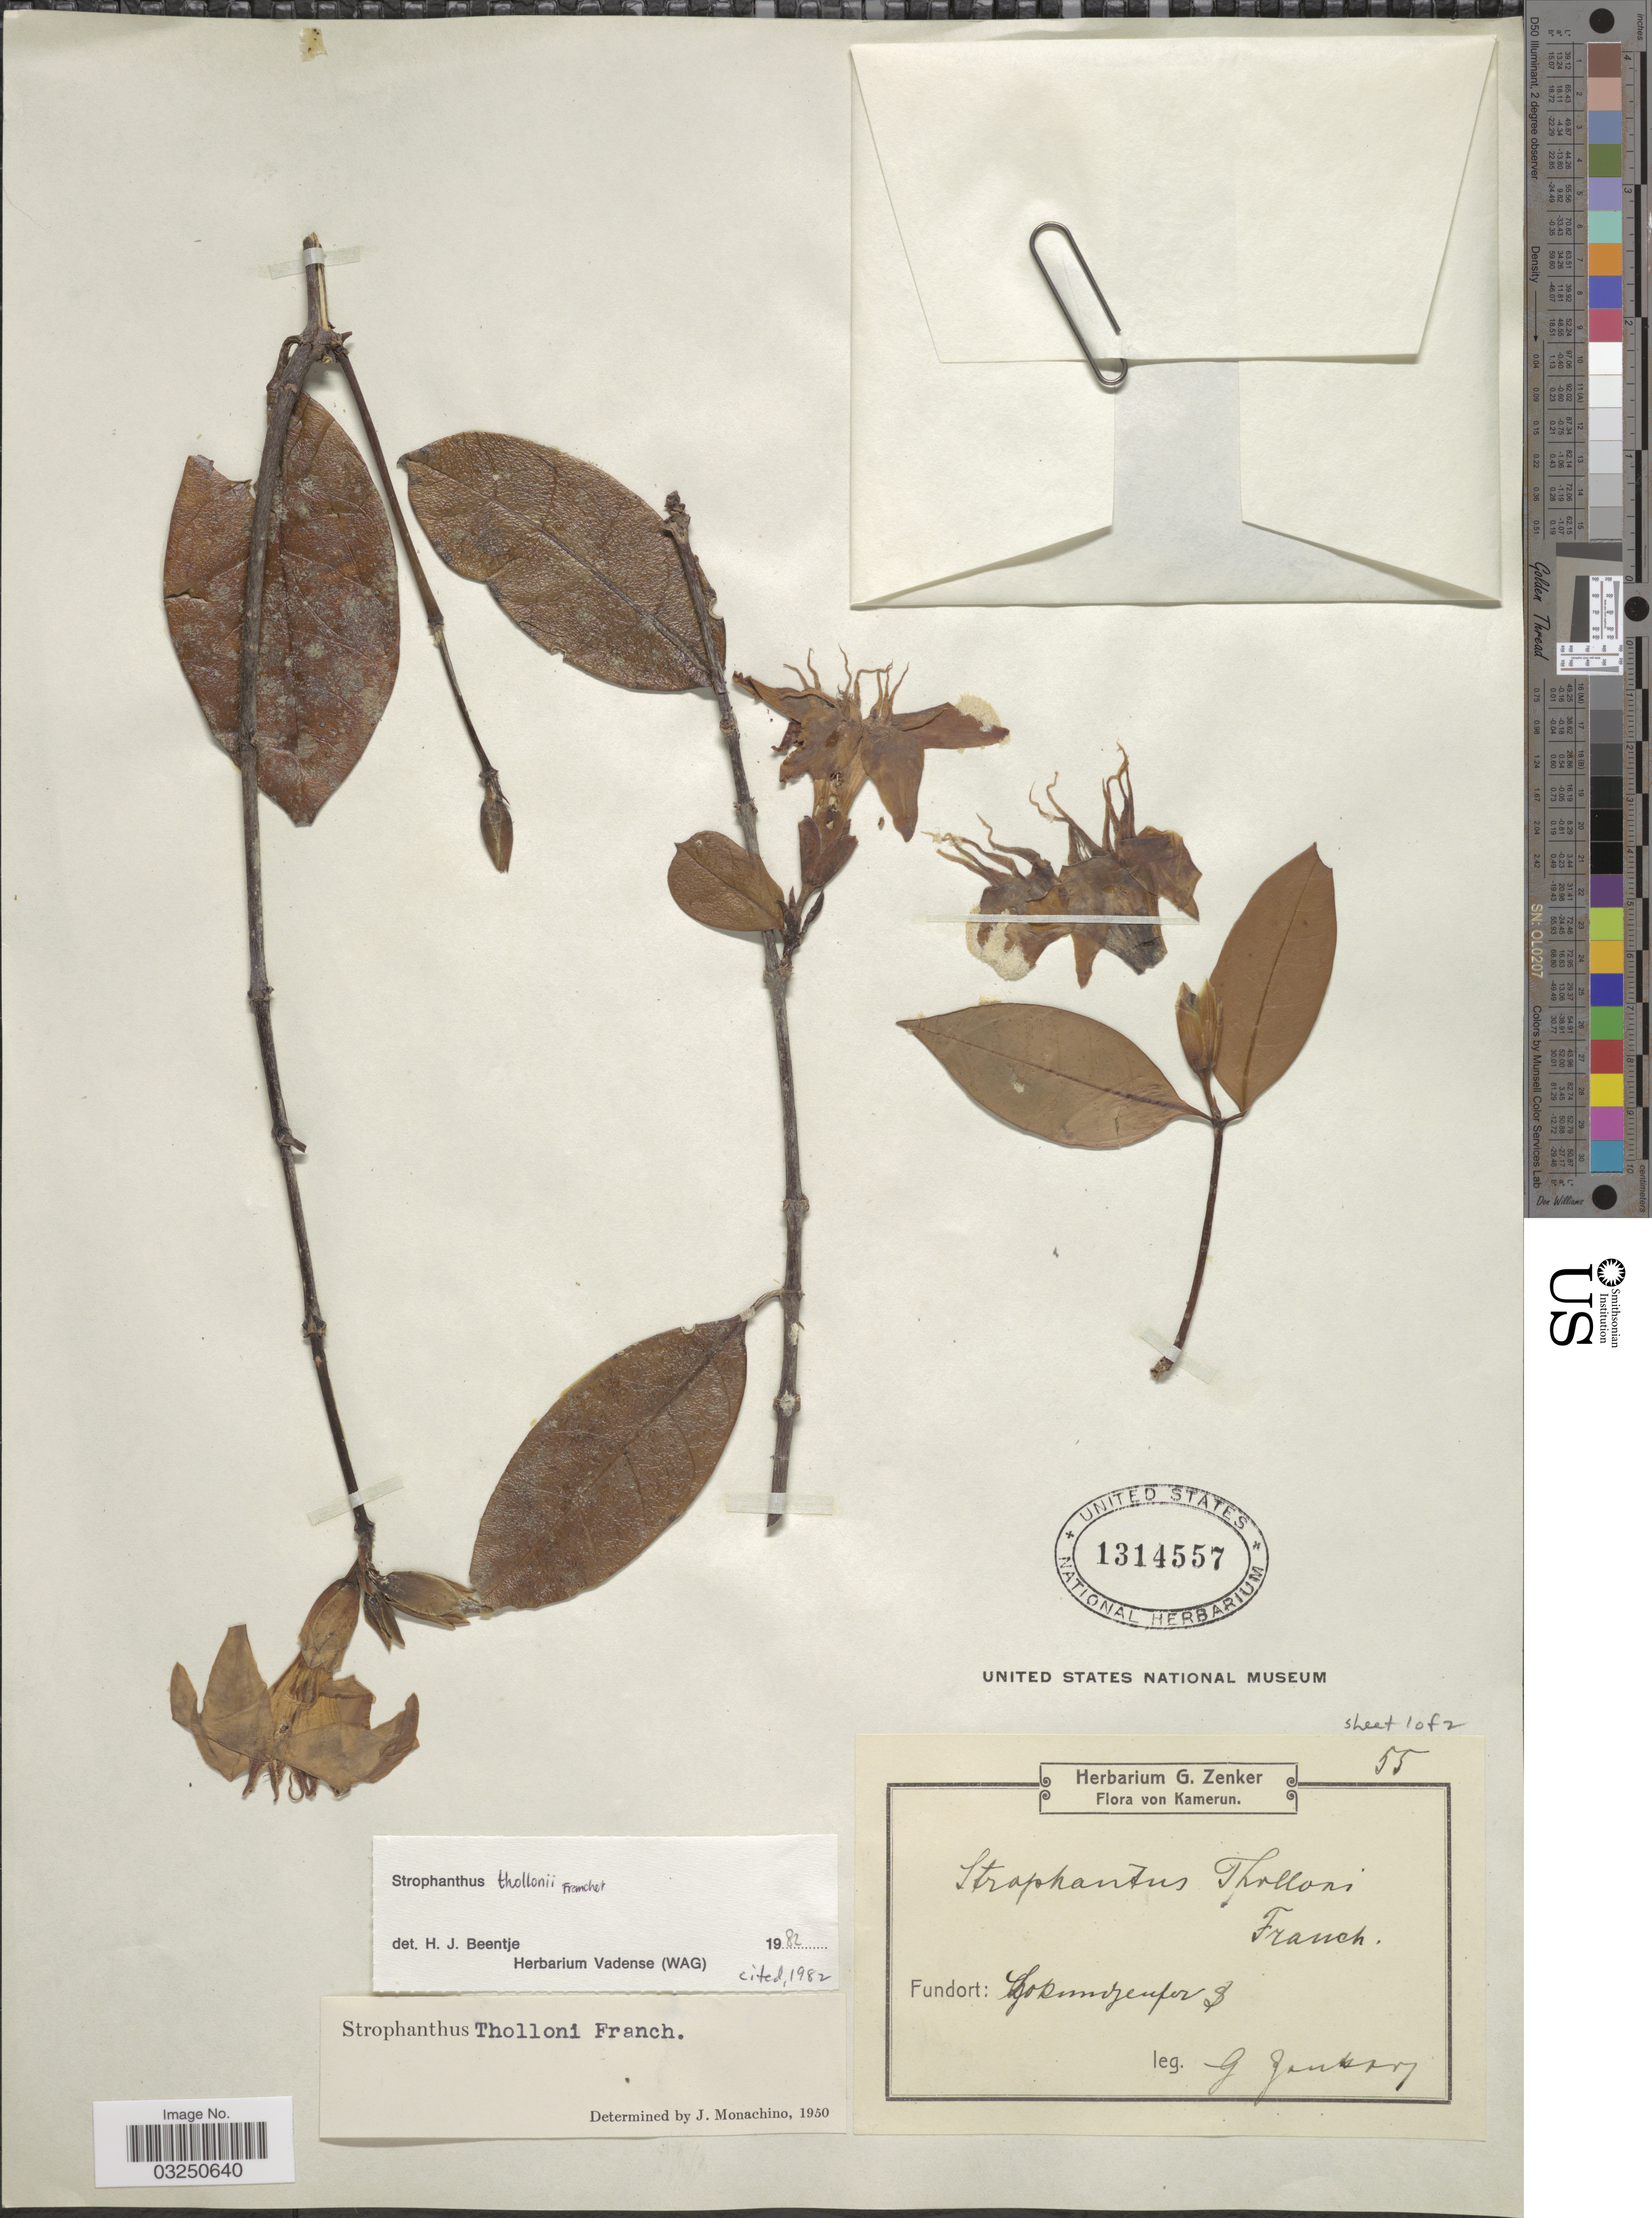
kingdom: Plantae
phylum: Tracheophyta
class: Magnoliopsida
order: Gentianales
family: Apocynaceae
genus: Strophanthus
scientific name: Strophanthus thollonii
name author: Franch.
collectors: G. A. Zenker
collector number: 55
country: Cameroon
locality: Kamerun. Lokundje ufer.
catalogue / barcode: US 1314557